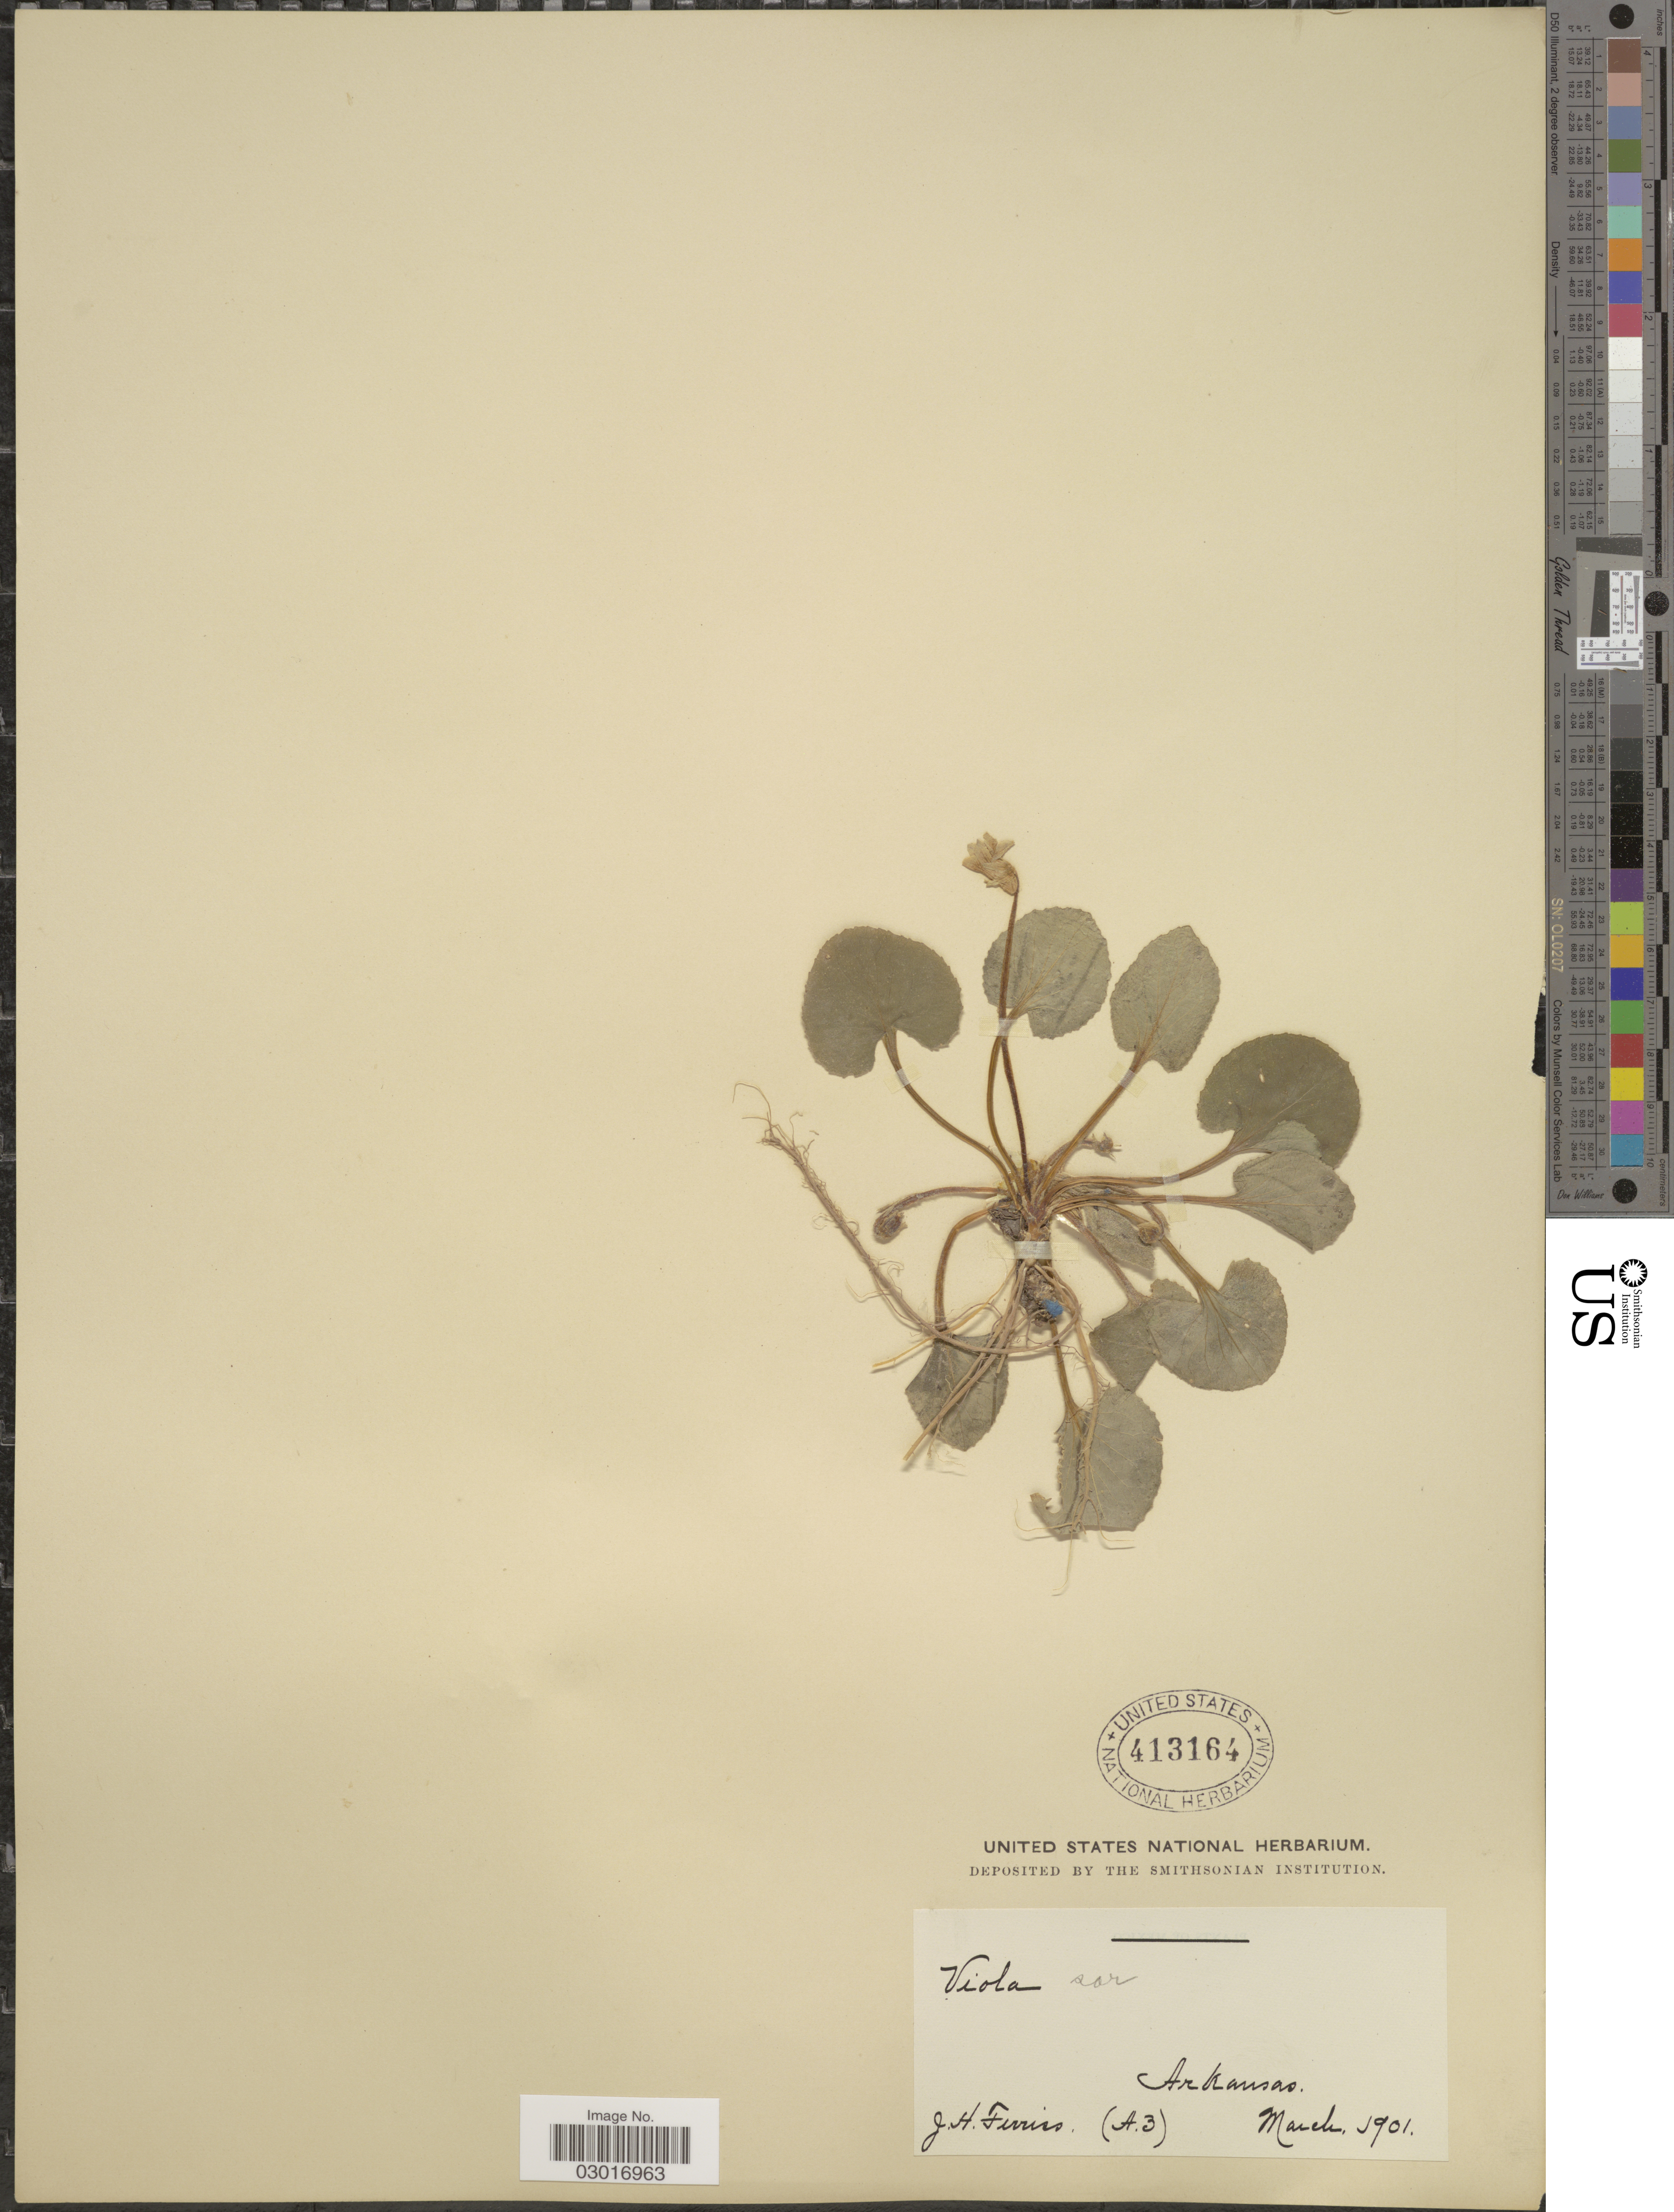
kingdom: Plantae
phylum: Tracheophyta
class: Magnoliopsida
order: Malpighiales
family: Violaceae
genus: Viola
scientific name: Viola sororia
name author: Willd.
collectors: J. Ferriss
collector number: A.3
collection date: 1901-03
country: United States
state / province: Arkansas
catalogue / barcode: US 413164